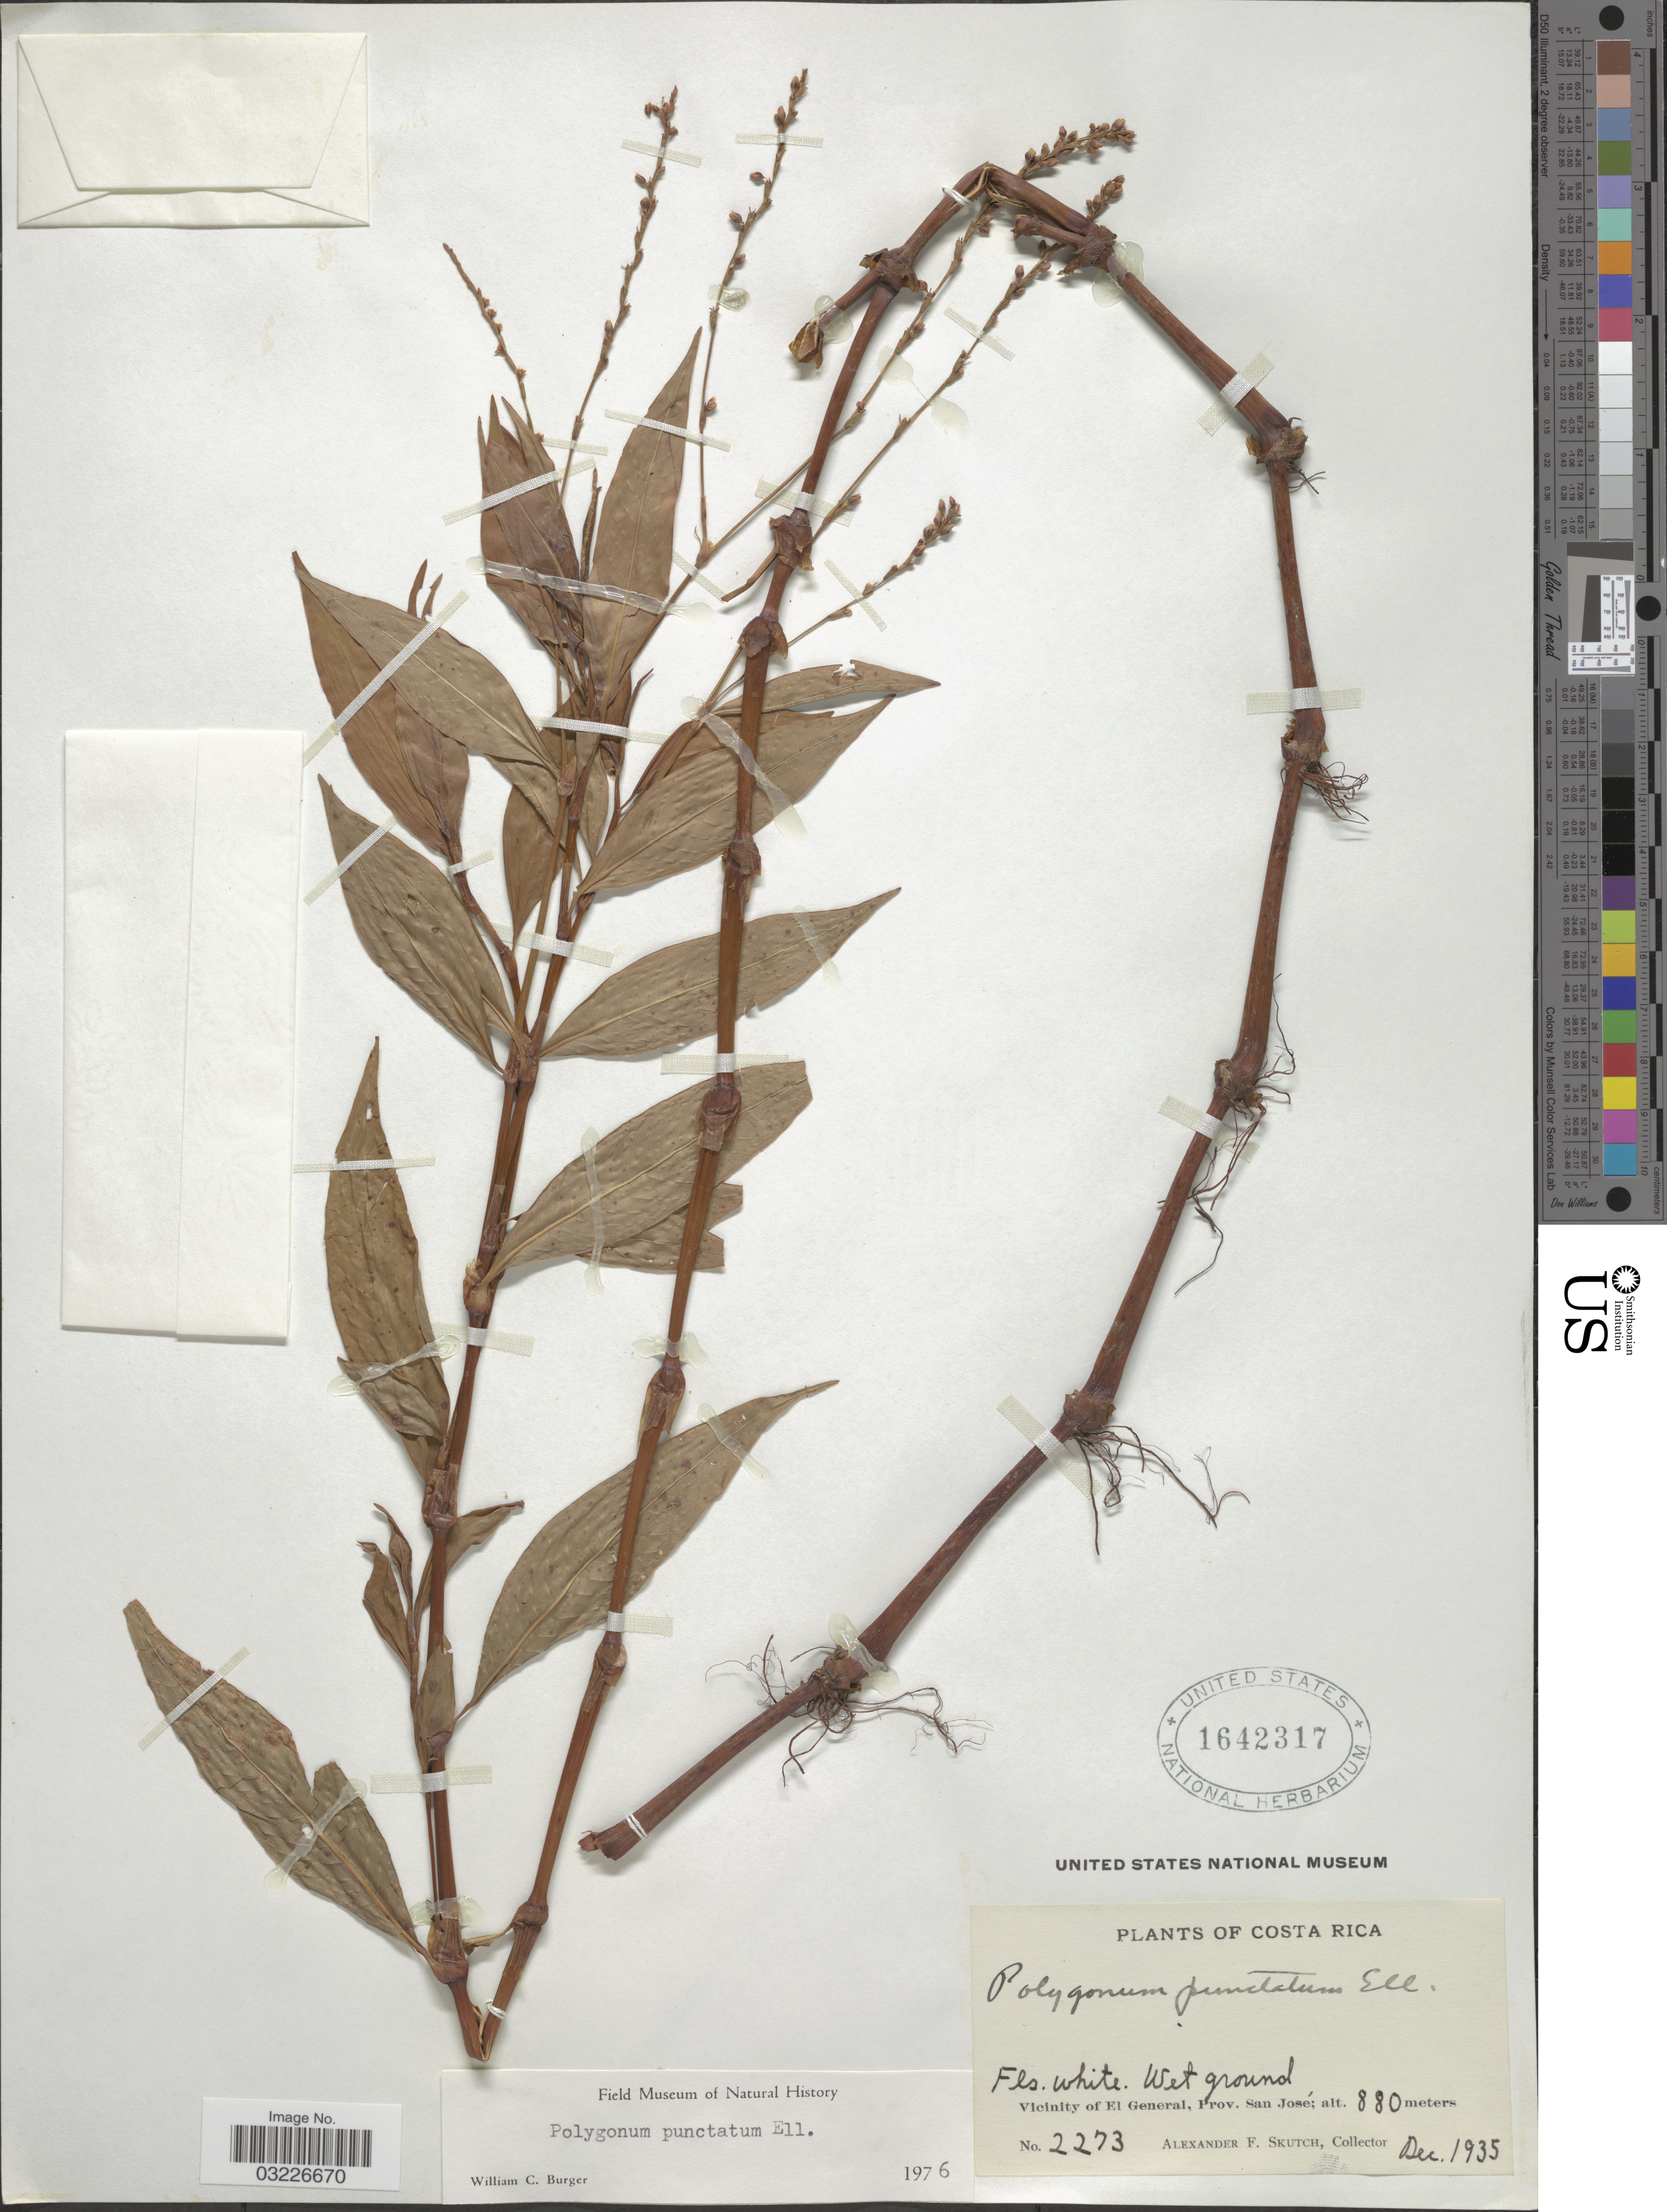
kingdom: Plantae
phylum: Tracheophyta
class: Magnoliopsida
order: Caryophyllales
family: Polygonaceae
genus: Persicaria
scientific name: Persicaria punctata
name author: (Elliott) Small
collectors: A. F. Skutch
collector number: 2273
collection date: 1935-12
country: Costa Rica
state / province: San José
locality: Vicinity of El General.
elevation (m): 880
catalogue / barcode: US 1642317